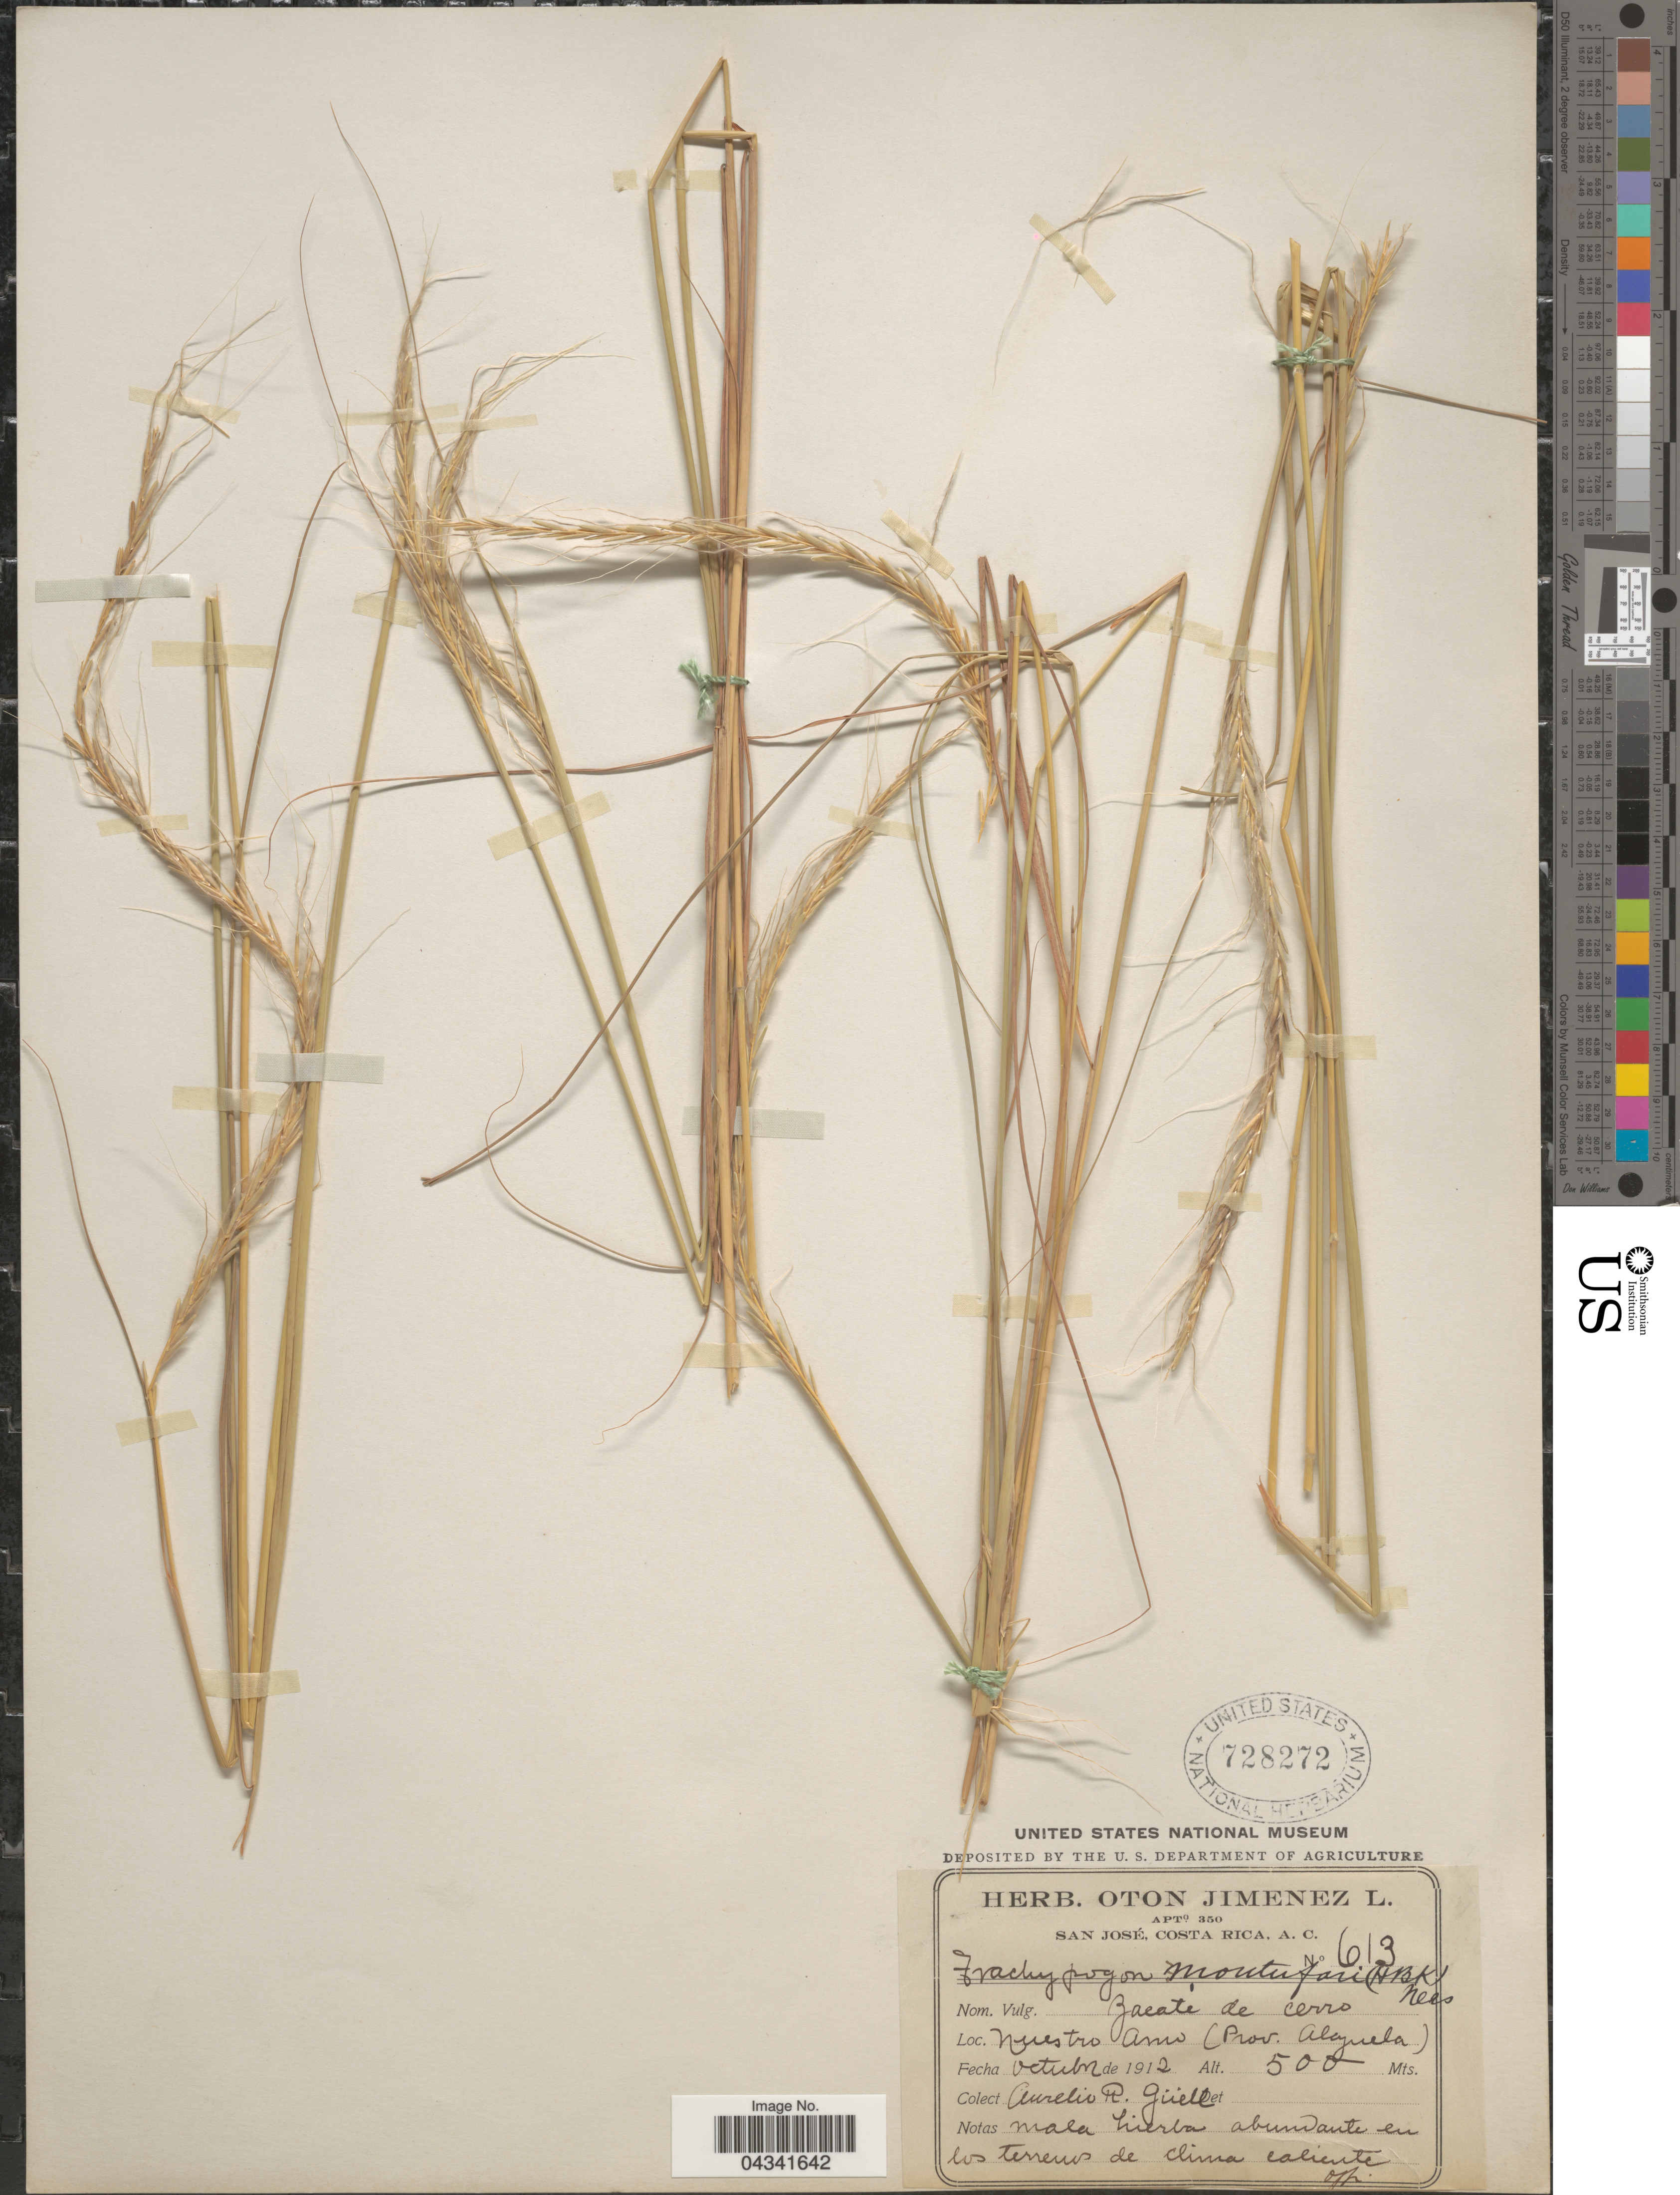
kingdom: Plantae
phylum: Tracheophyta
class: Liliopsida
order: Poales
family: Poaceae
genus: Trachypogon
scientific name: Trachypogon spicatus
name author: (L. f.) Kuntze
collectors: A. Güell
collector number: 613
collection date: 1912-10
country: Costa Rica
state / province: Alajuela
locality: Nuestro Amo.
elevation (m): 500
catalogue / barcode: US 728272